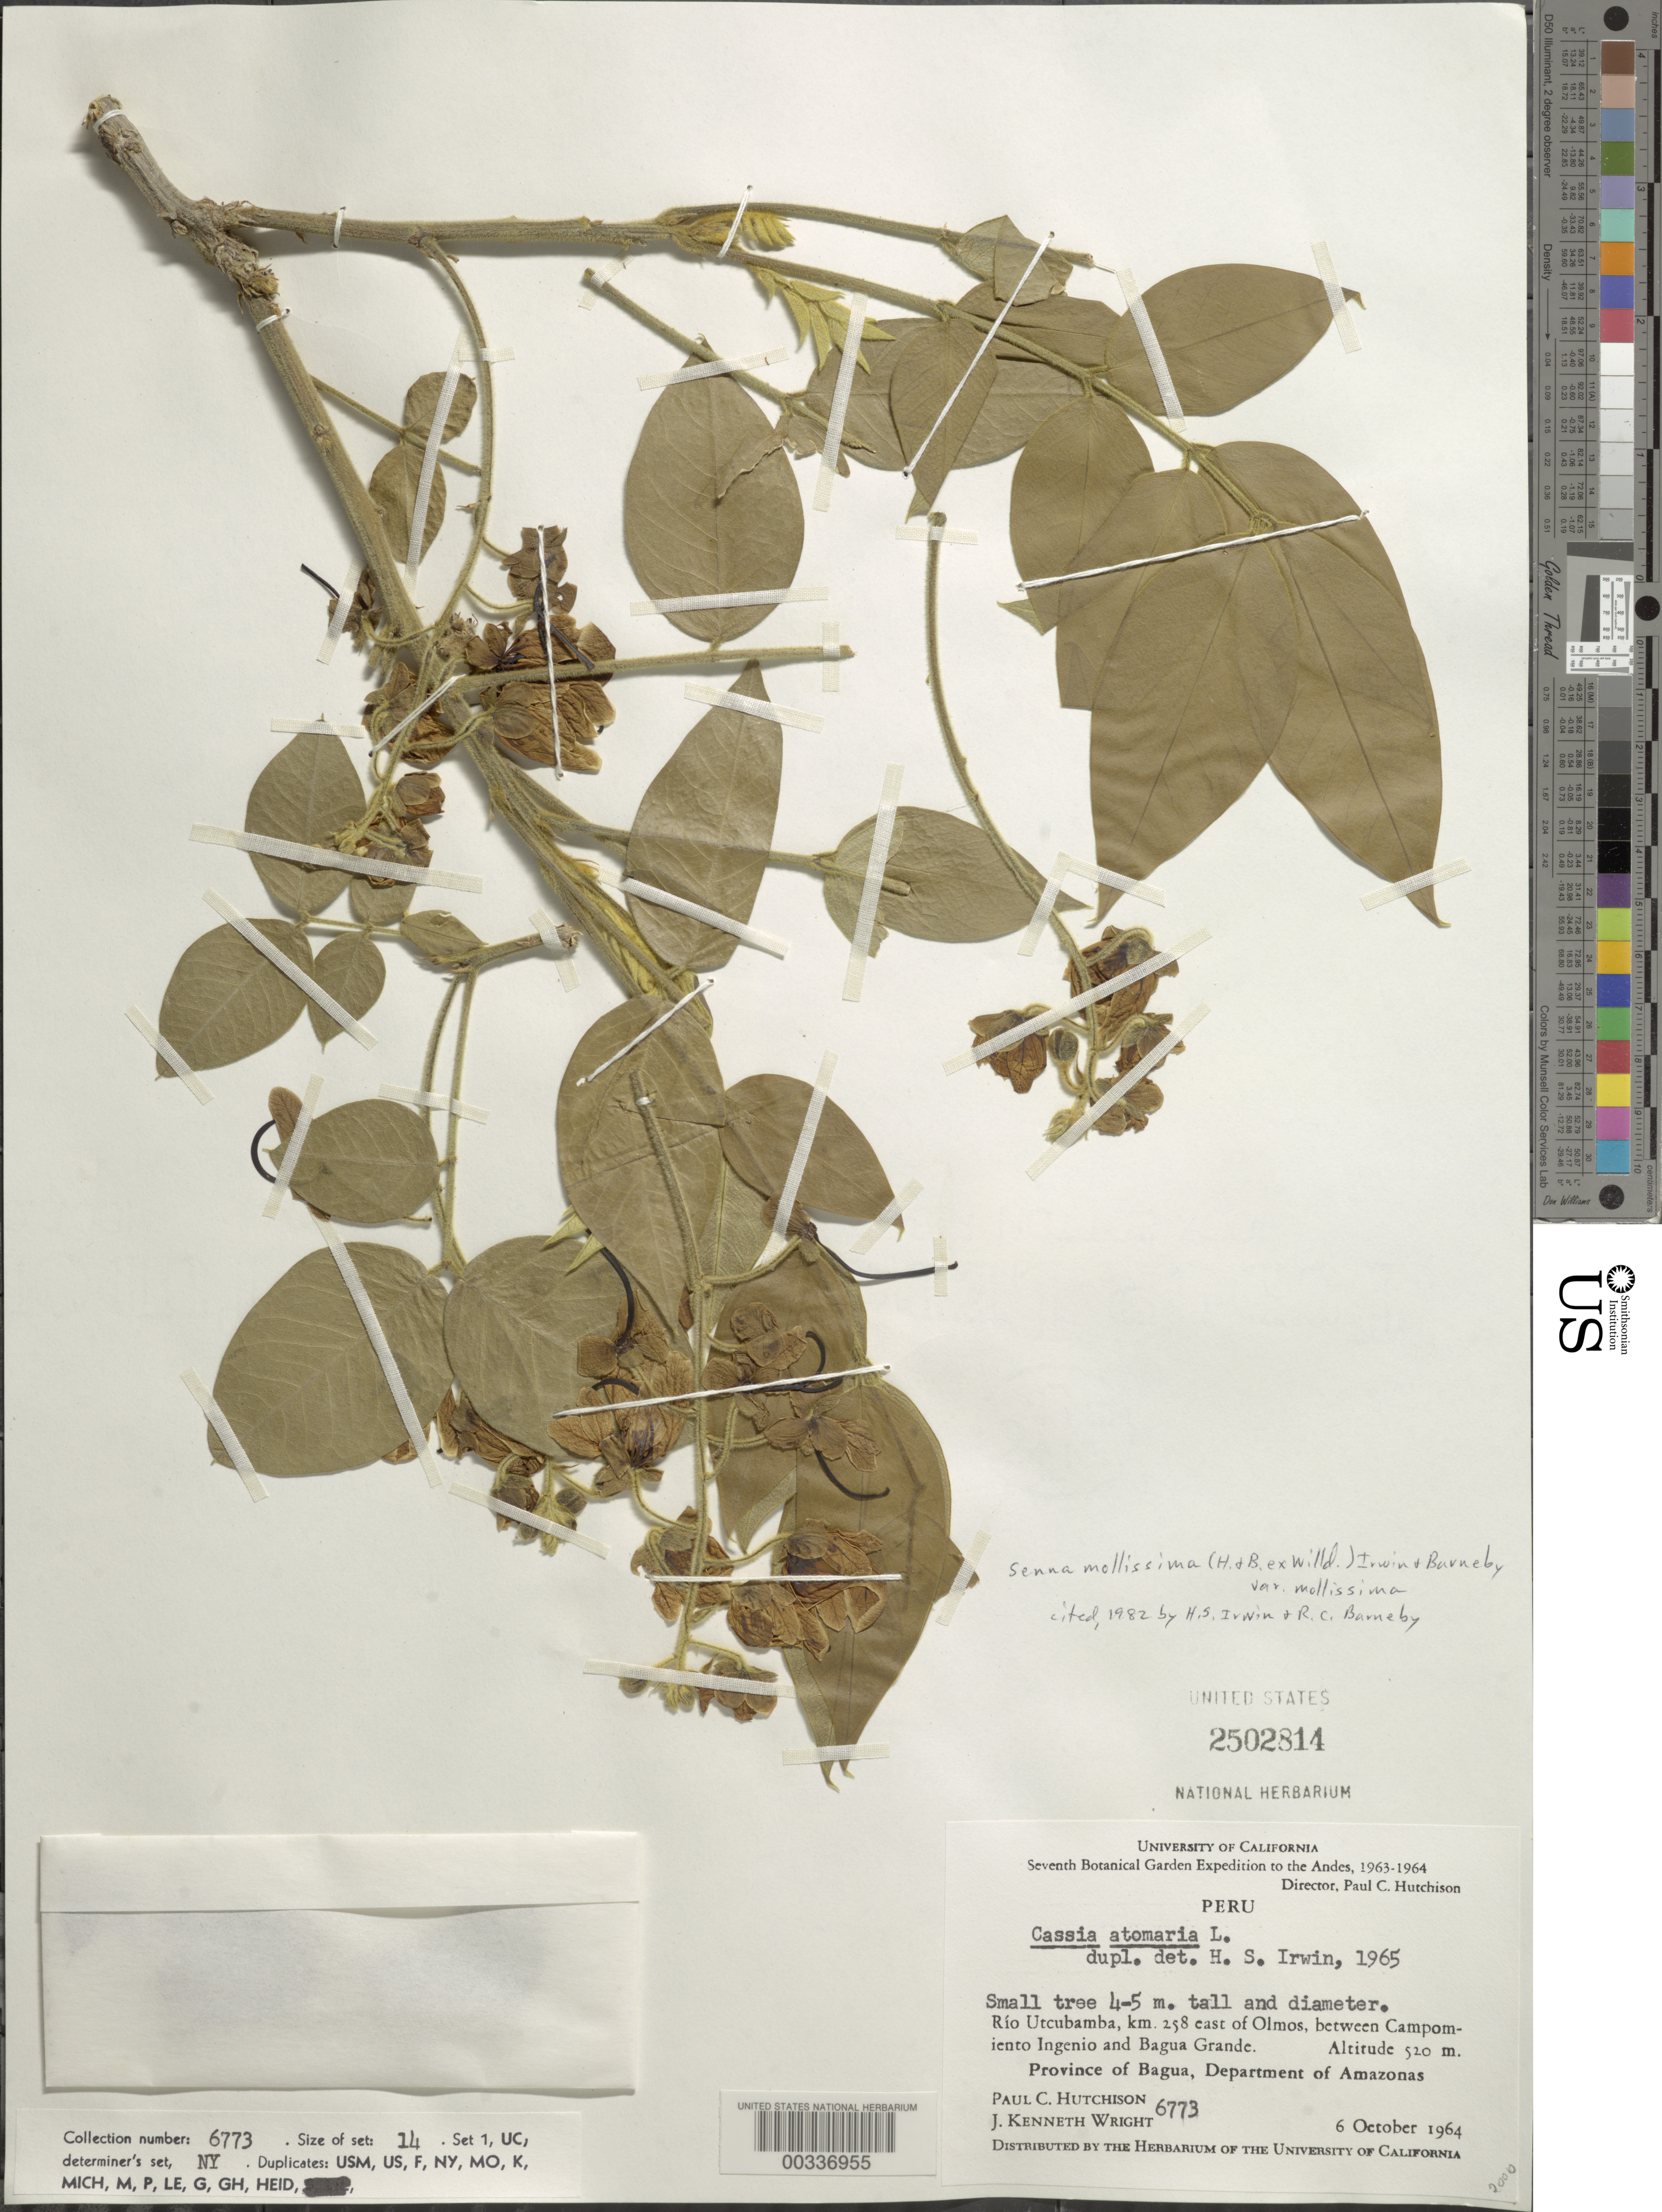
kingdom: Plantae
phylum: Tracheophyta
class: Magnoliopsida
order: Fabales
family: Fabaceae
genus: Senna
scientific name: Senna mollissima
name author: (Humb. & Bonpl. ex Willd.) H.S. Irwin & Barneby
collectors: P. C. Hutchison & J. K. Wright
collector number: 6773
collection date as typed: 06 Oct 1964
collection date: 1964-10-06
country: Peru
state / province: Amazonas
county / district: Bagua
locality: Río Utcubamba, Km 258 E of Olmos, between Campomiento Ingenio [?] and Bagua Grande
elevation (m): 520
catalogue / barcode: US 2502814